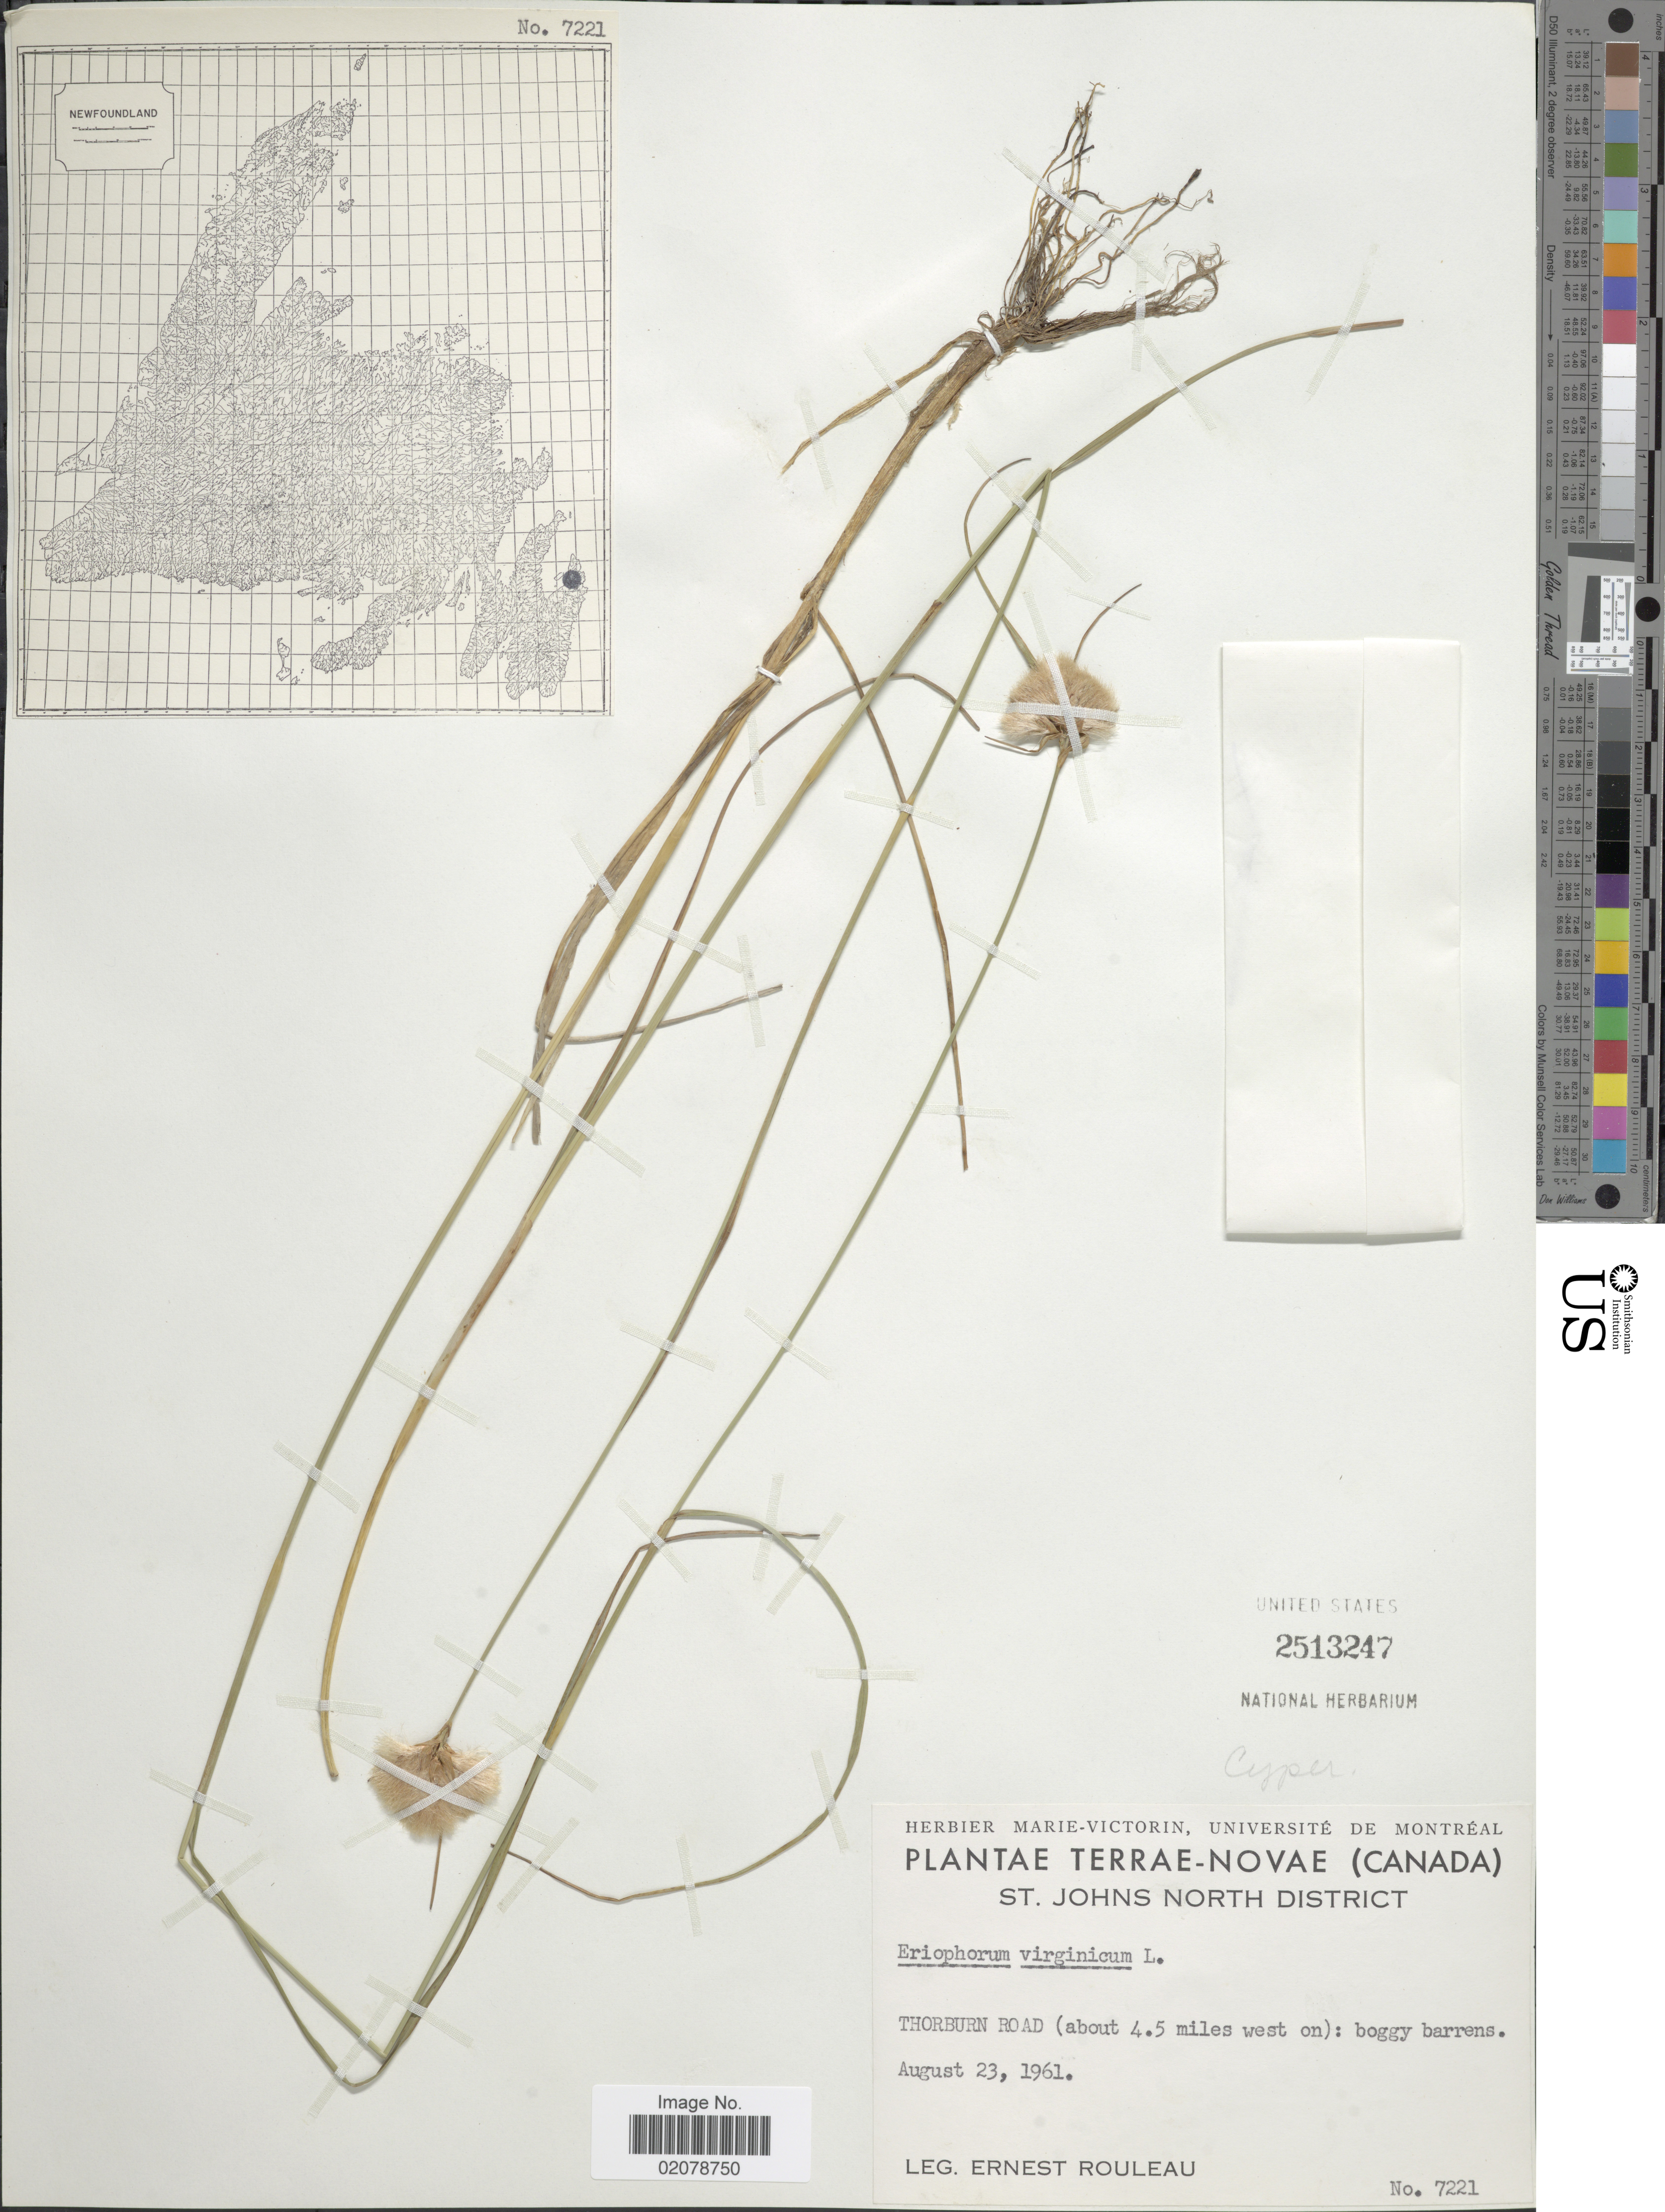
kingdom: Plantae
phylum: Tracheophyta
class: Liliopsida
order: Poales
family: Cyperaceae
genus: Eriophorum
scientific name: Eriophorum virginicum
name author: L.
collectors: E. Rouleau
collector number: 7221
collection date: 1961-08-23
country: Canada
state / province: Newfoundland and Labrador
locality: Terrae-Novae. St. Johns North District. Thornburn Road (about 4.5 miles west of)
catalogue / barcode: US 2513247